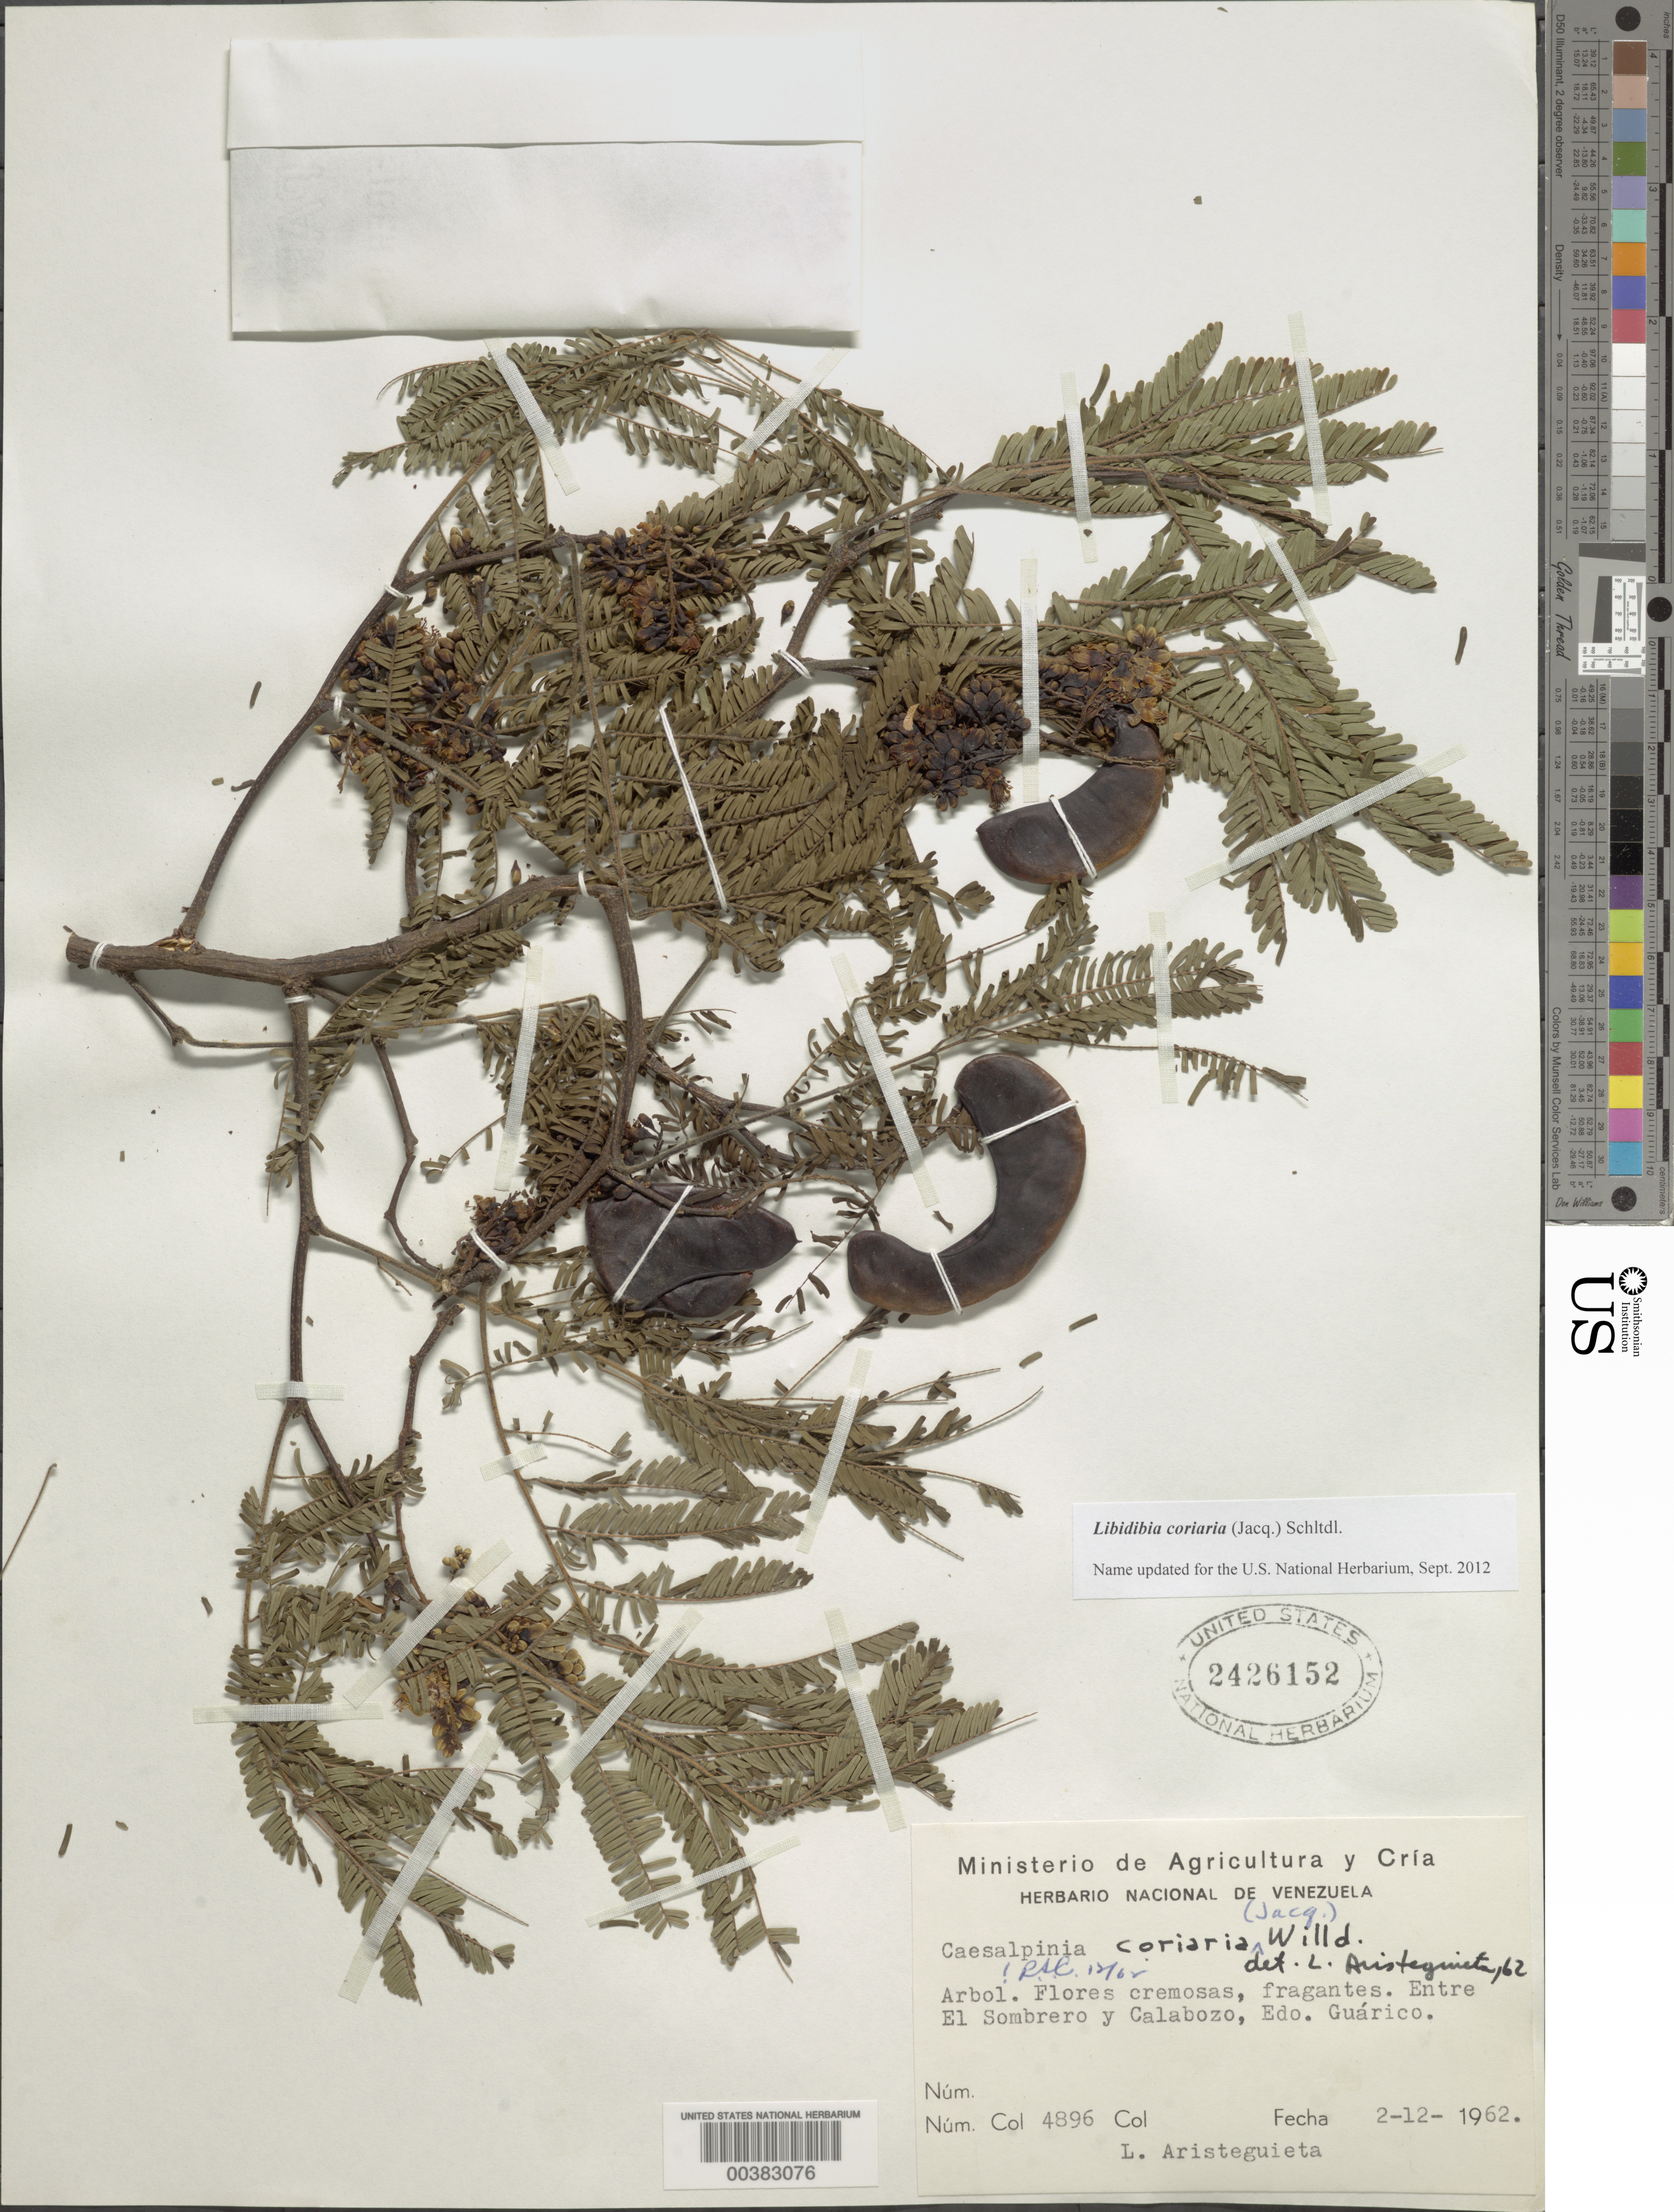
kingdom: Plantae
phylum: Tracheophyta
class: Magnoliopsida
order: Fabales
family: Fabaceae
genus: Libidibia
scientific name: Libidibia coriaria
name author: (Jacq.) Schltdl.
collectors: L. Aristeguieta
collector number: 4896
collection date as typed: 02 Dec 1962 or 12 Feb 1962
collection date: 1962-02-12 or 1962-12-02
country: Venezuela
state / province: Guárico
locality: Entre el sombrero y calabozo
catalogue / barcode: US 2426152